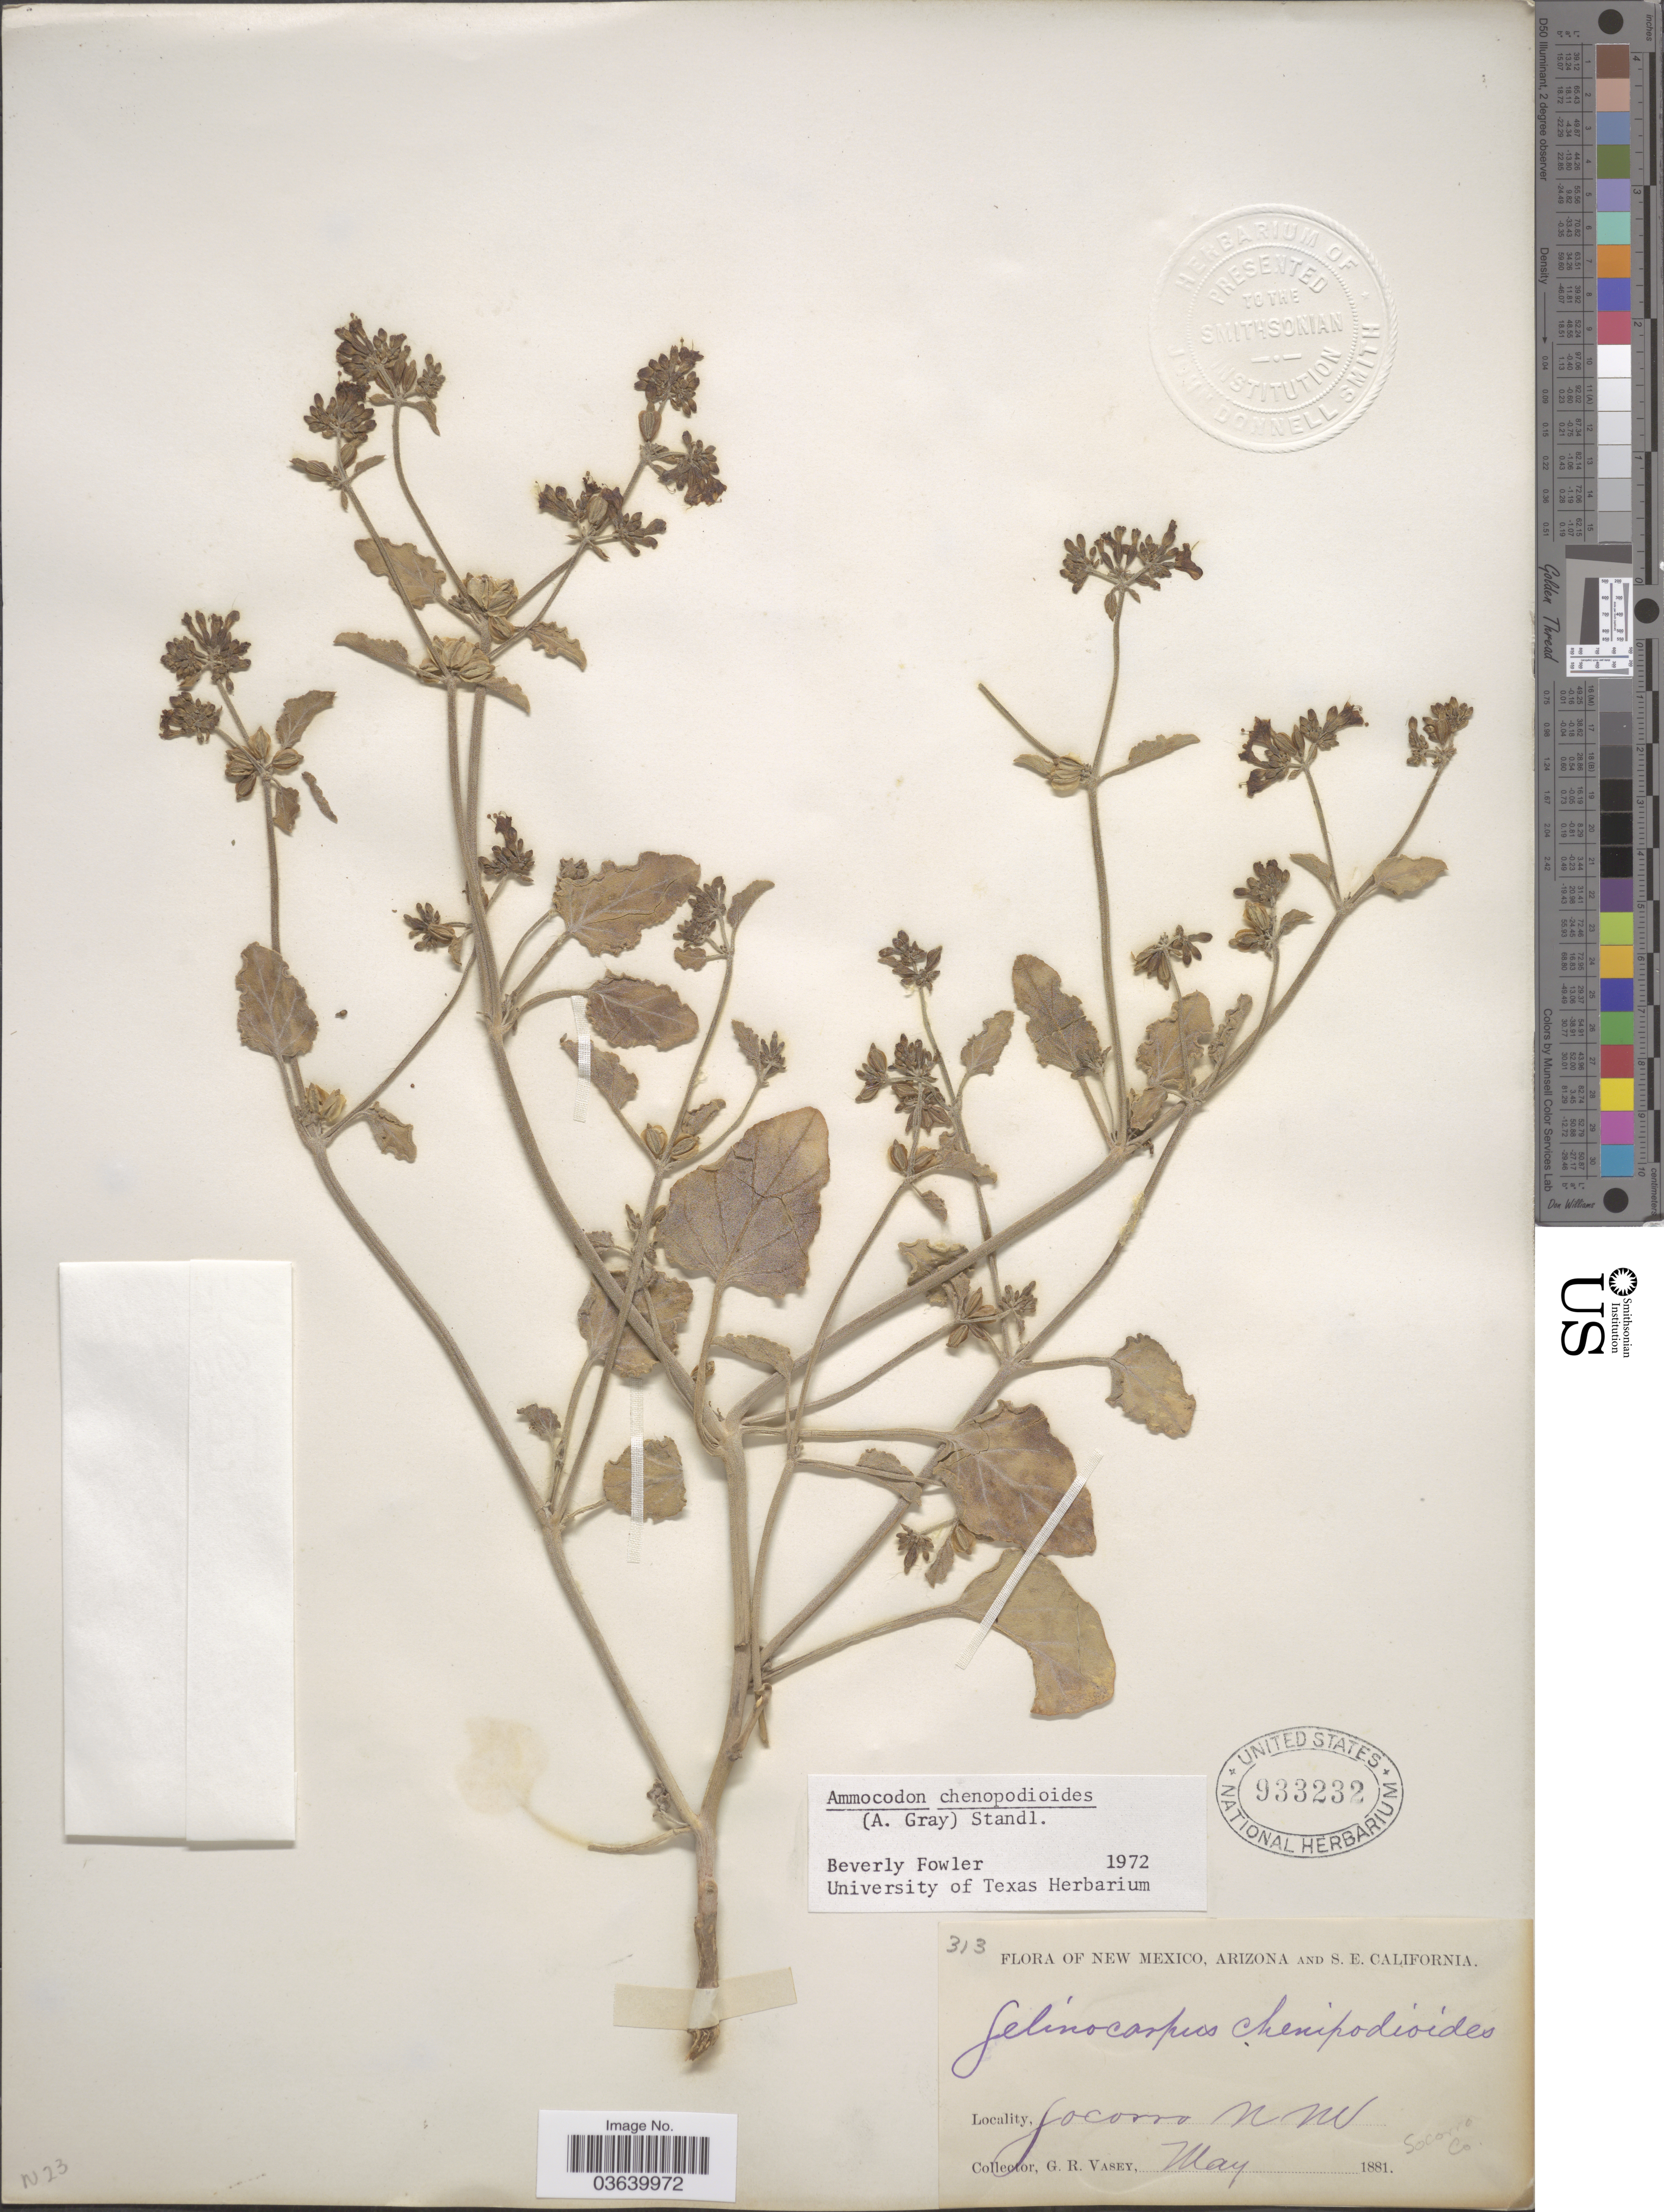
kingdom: Plantae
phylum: Tracheophyta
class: Magnoliopsida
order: Caryophyllales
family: Nyctaginaceae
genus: Acleisanthes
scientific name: Acleisanthes chenopodioides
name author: (A. Gray) R.A. Levin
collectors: G. R. Vasey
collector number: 313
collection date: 1881-05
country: United States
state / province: New Mexico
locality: Socorro. Socorro Co.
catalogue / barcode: US 933232